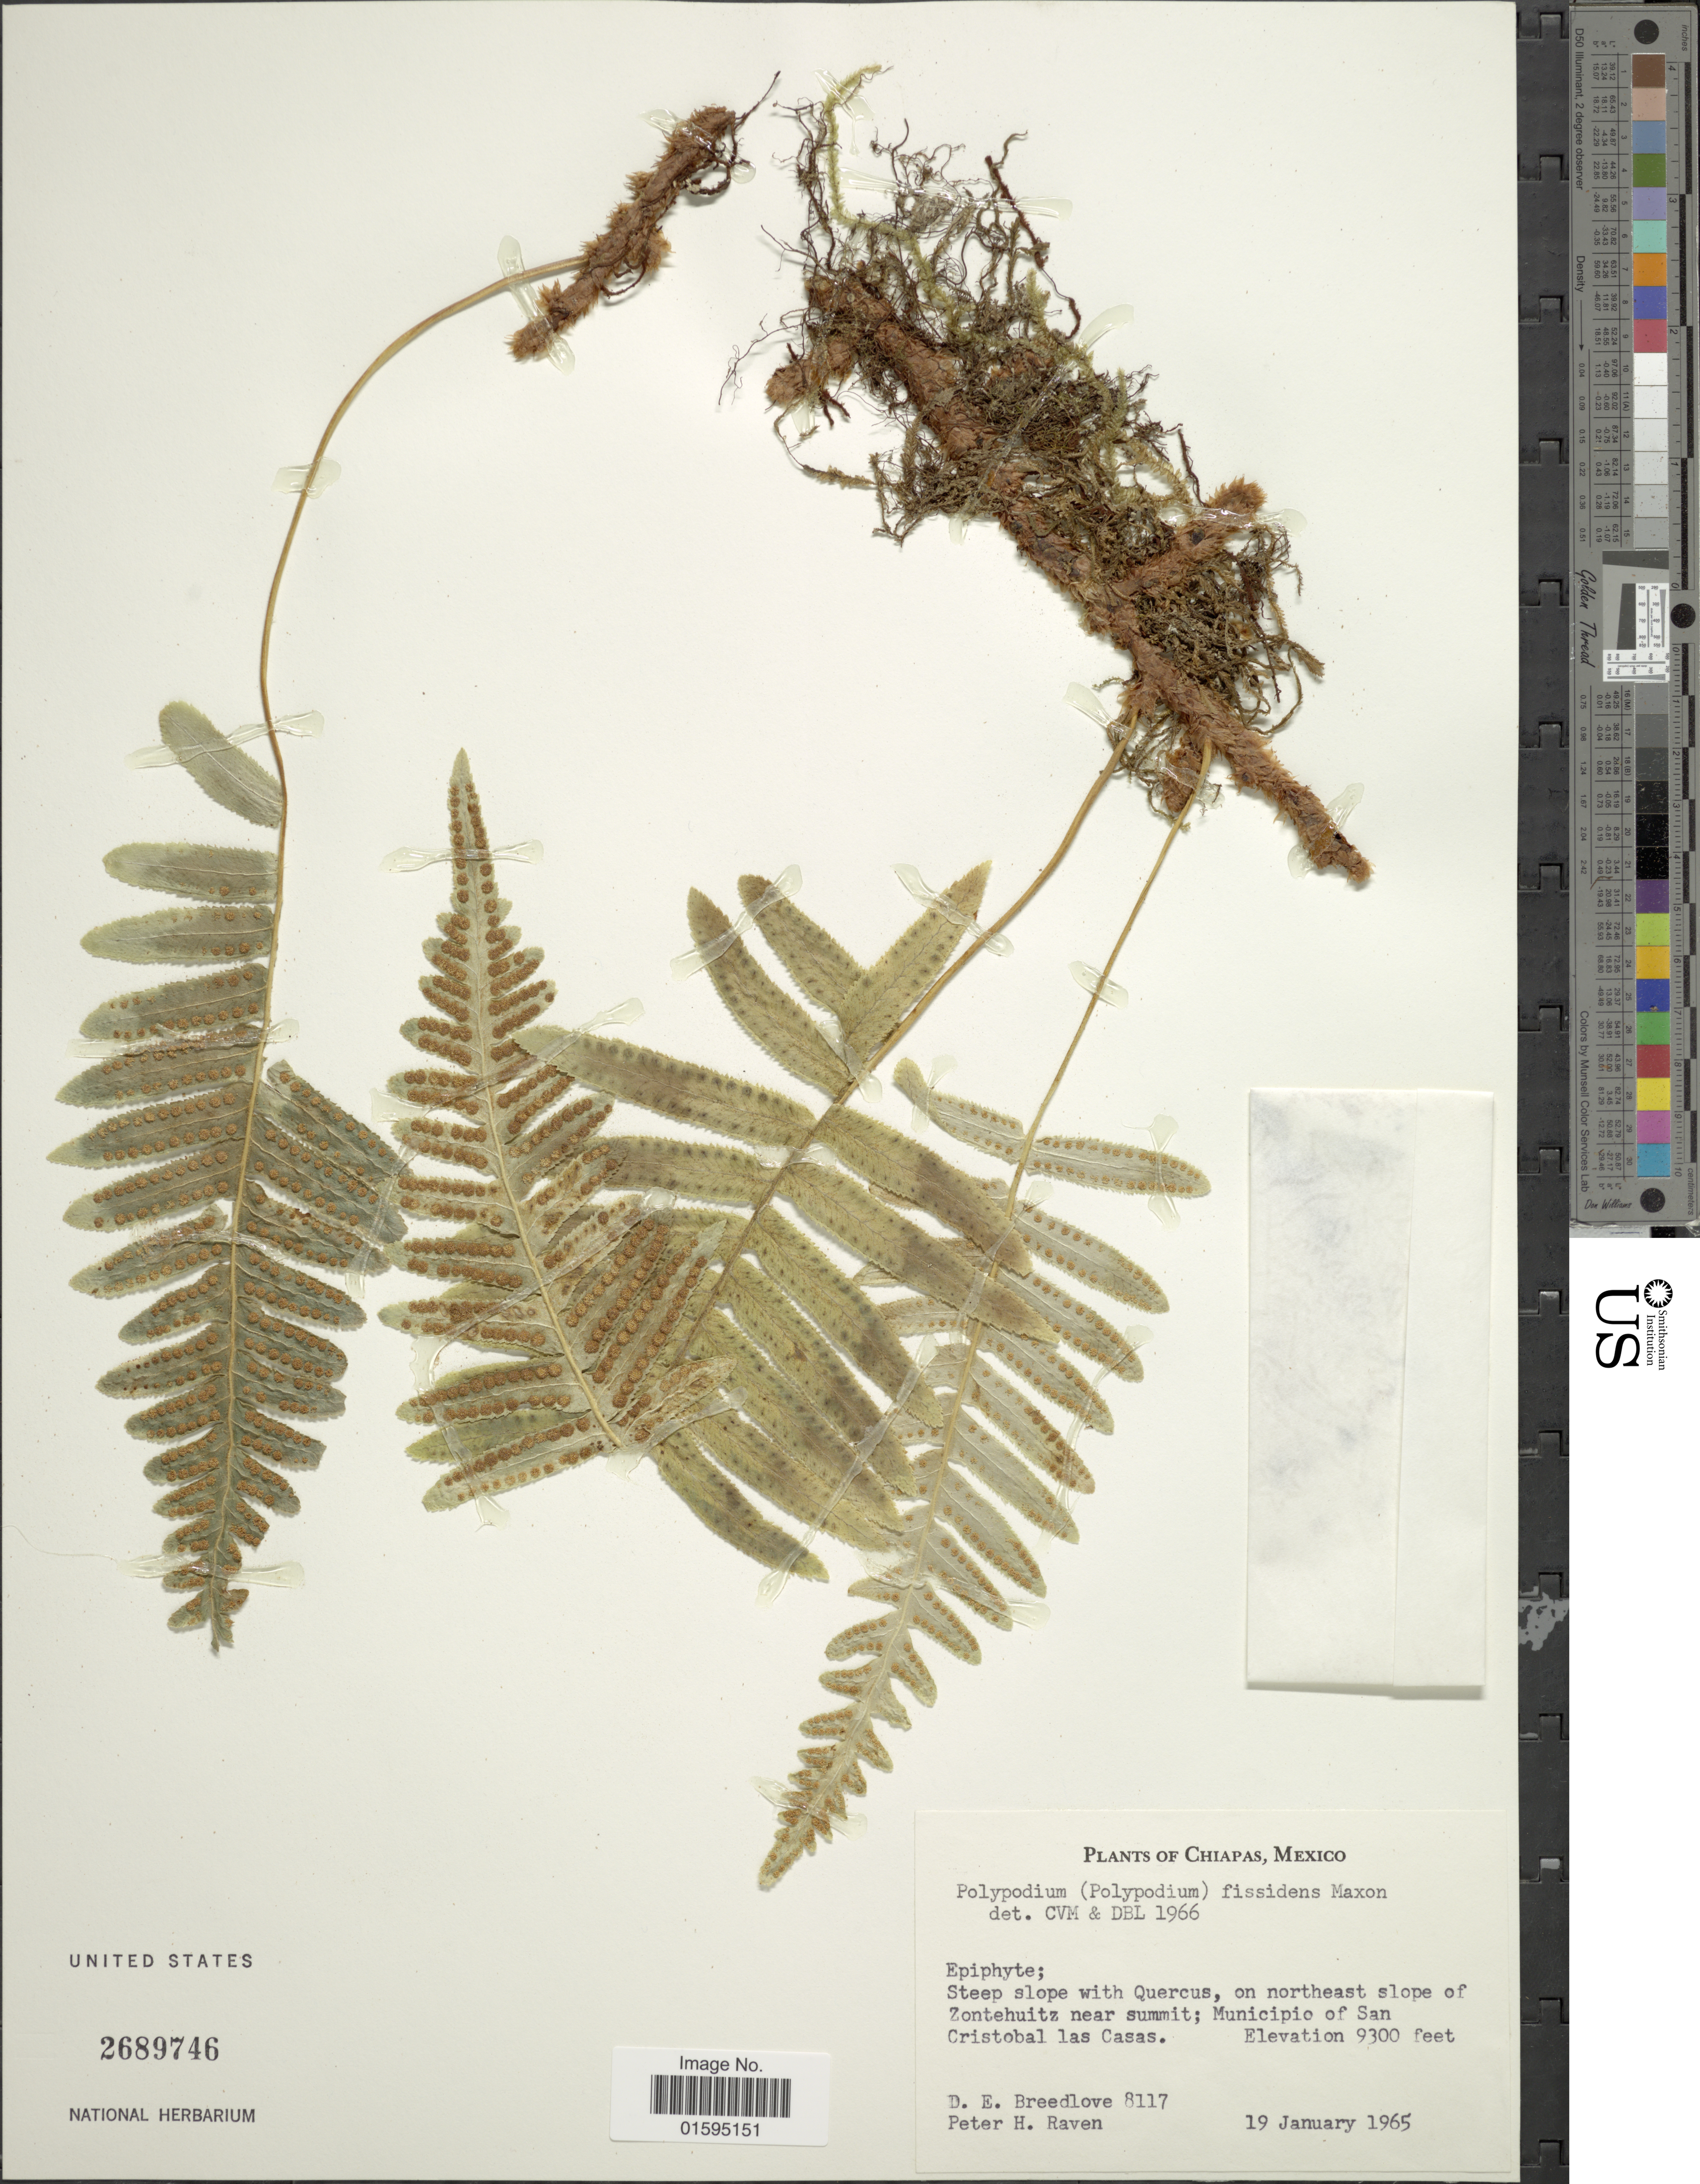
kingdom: Plantae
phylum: Tracheophyta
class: Polypodiopsida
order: Polypodiales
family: Polypodiaceae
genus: Polypodium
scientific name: Polypodium fissidens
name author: Maxon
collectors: D. E. Breedlove & P. H. Raven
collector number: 8117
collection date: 1965-01-19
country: Mexico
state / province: Chiapas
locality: On northeast slope of Zontehuitz near summit; Municipio of San Cristobal las Casas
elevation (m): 2835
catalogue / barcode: US 2689746